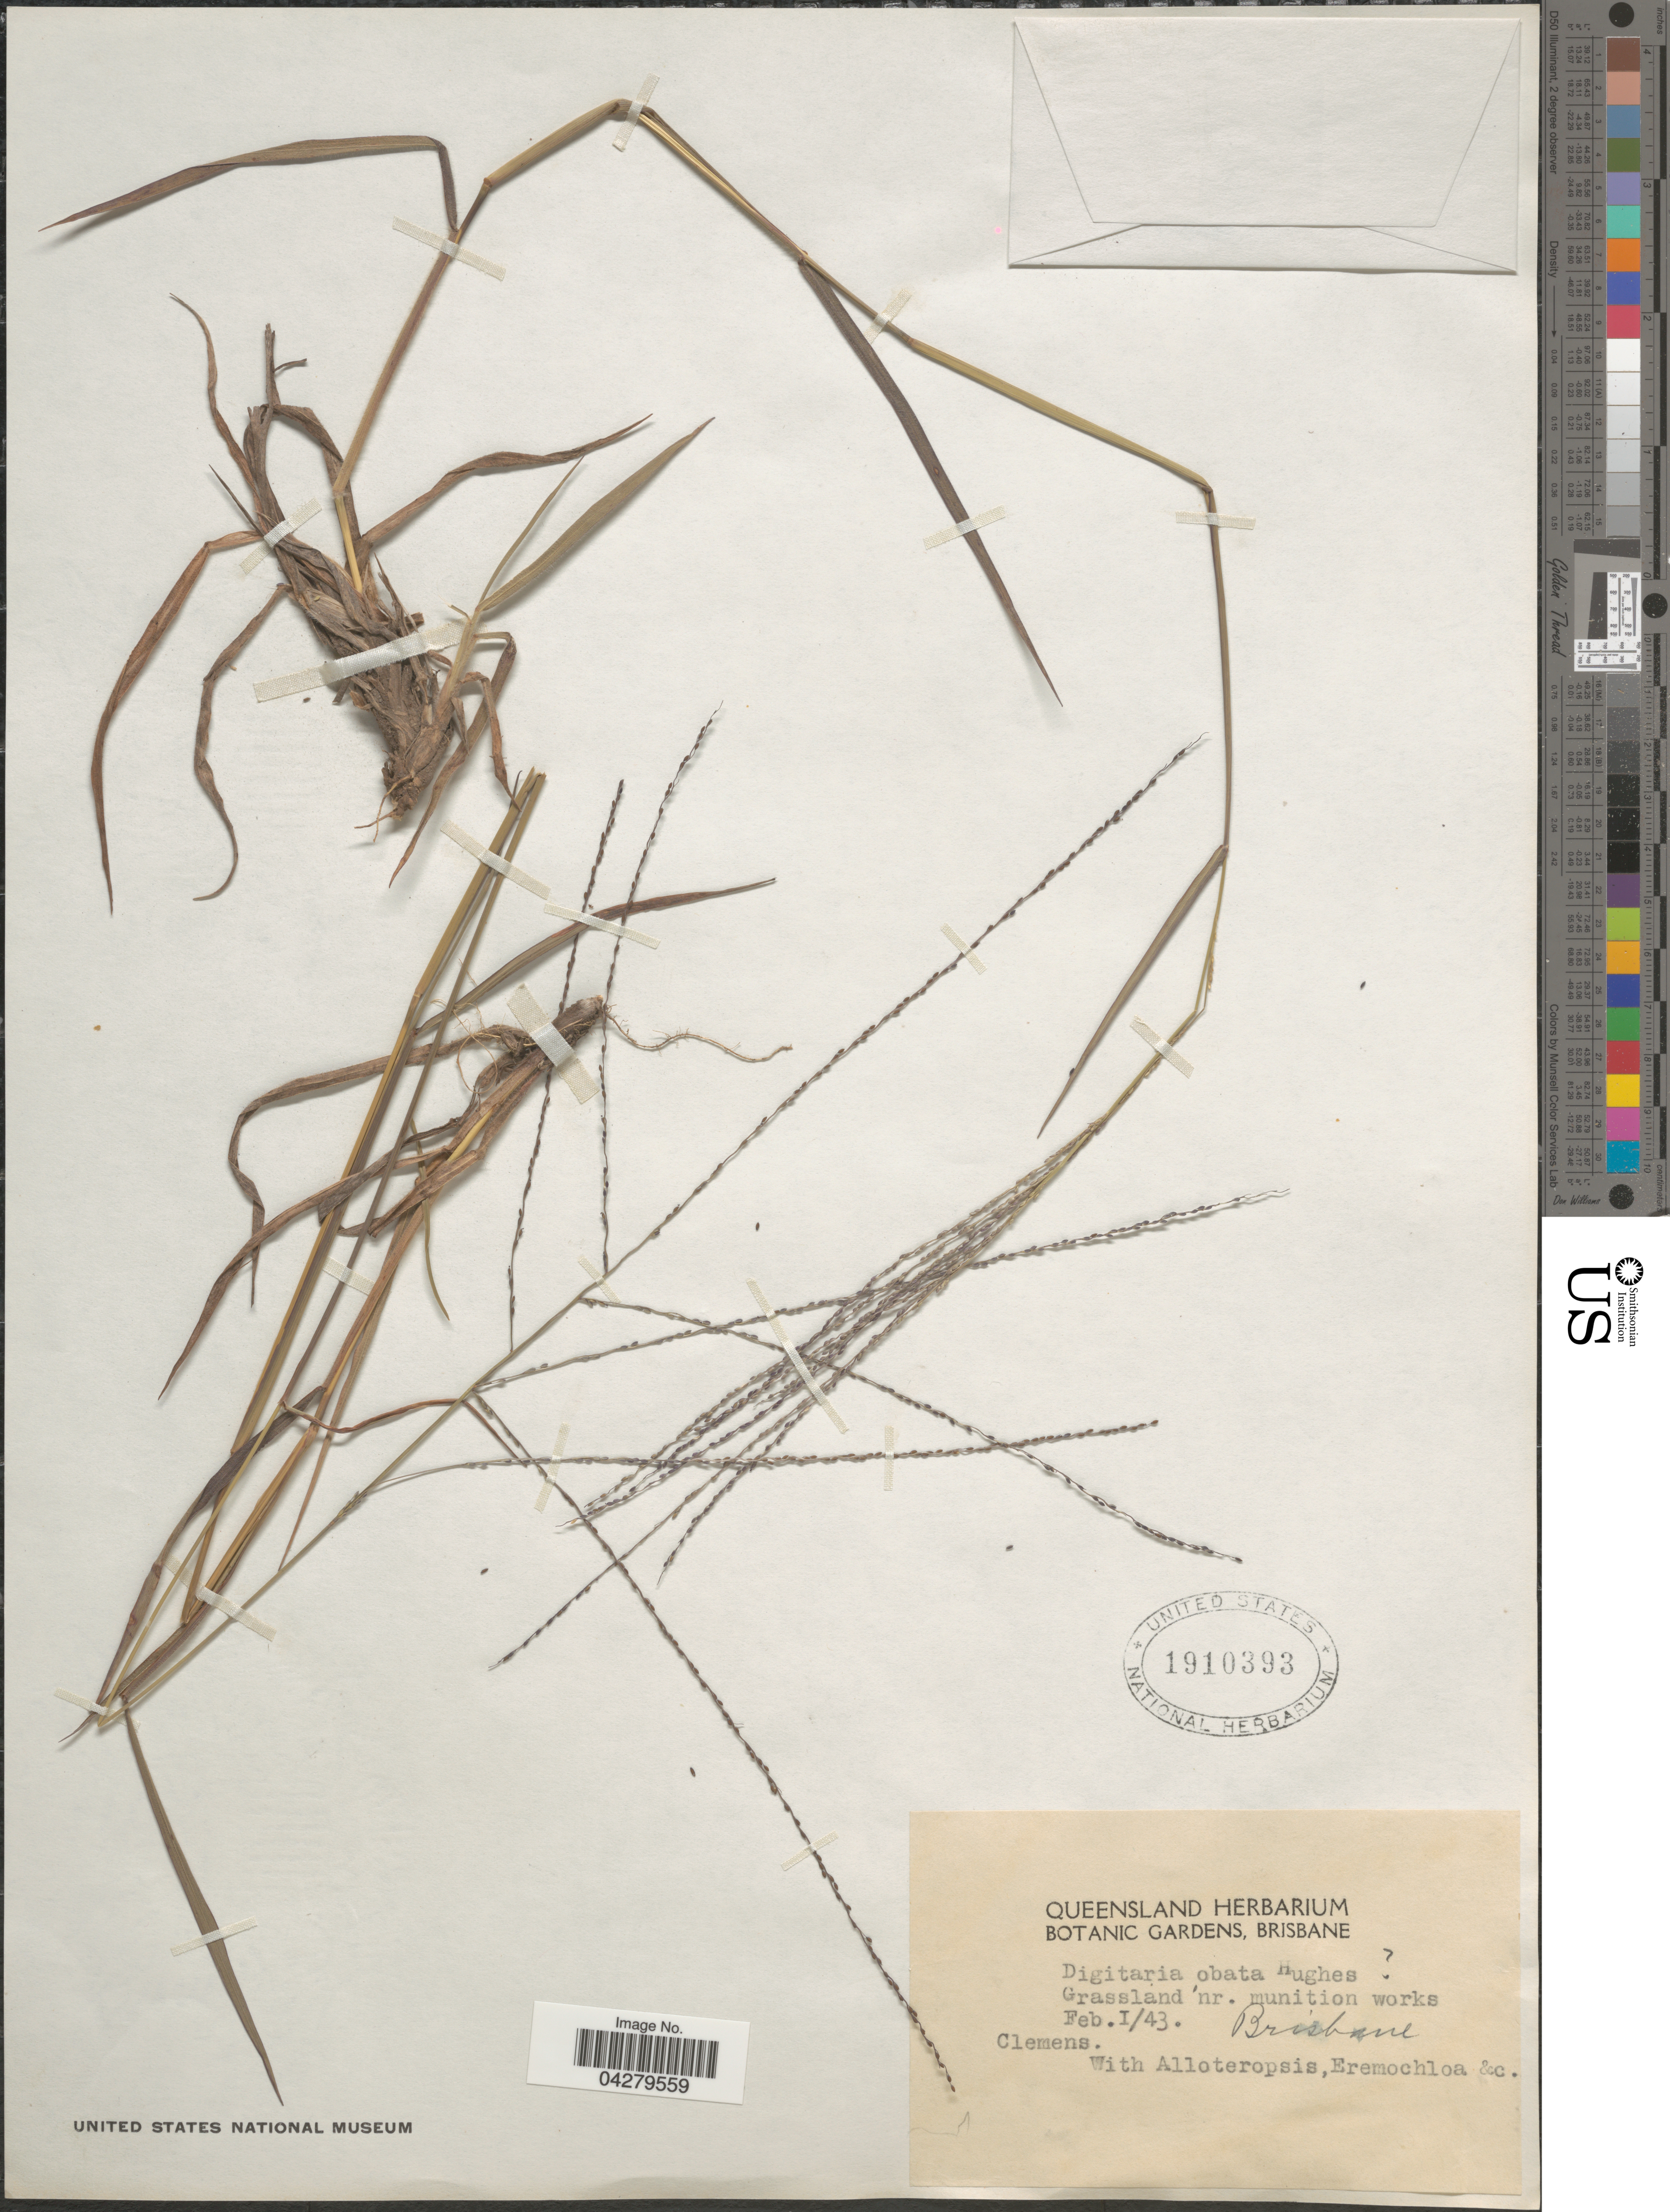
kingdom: Plantae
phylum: Tracheophyta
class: Liliopsida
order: Poales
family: Poaceae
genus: Digitaria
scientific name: Digitaria orbata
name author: Hughes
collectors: -. Clemens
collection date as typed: Transcribed d/m/y: 1/2/43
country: Australia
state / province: Queensland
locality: Grassland 'nr. munition works Brisbane.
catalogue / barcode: US 1910393